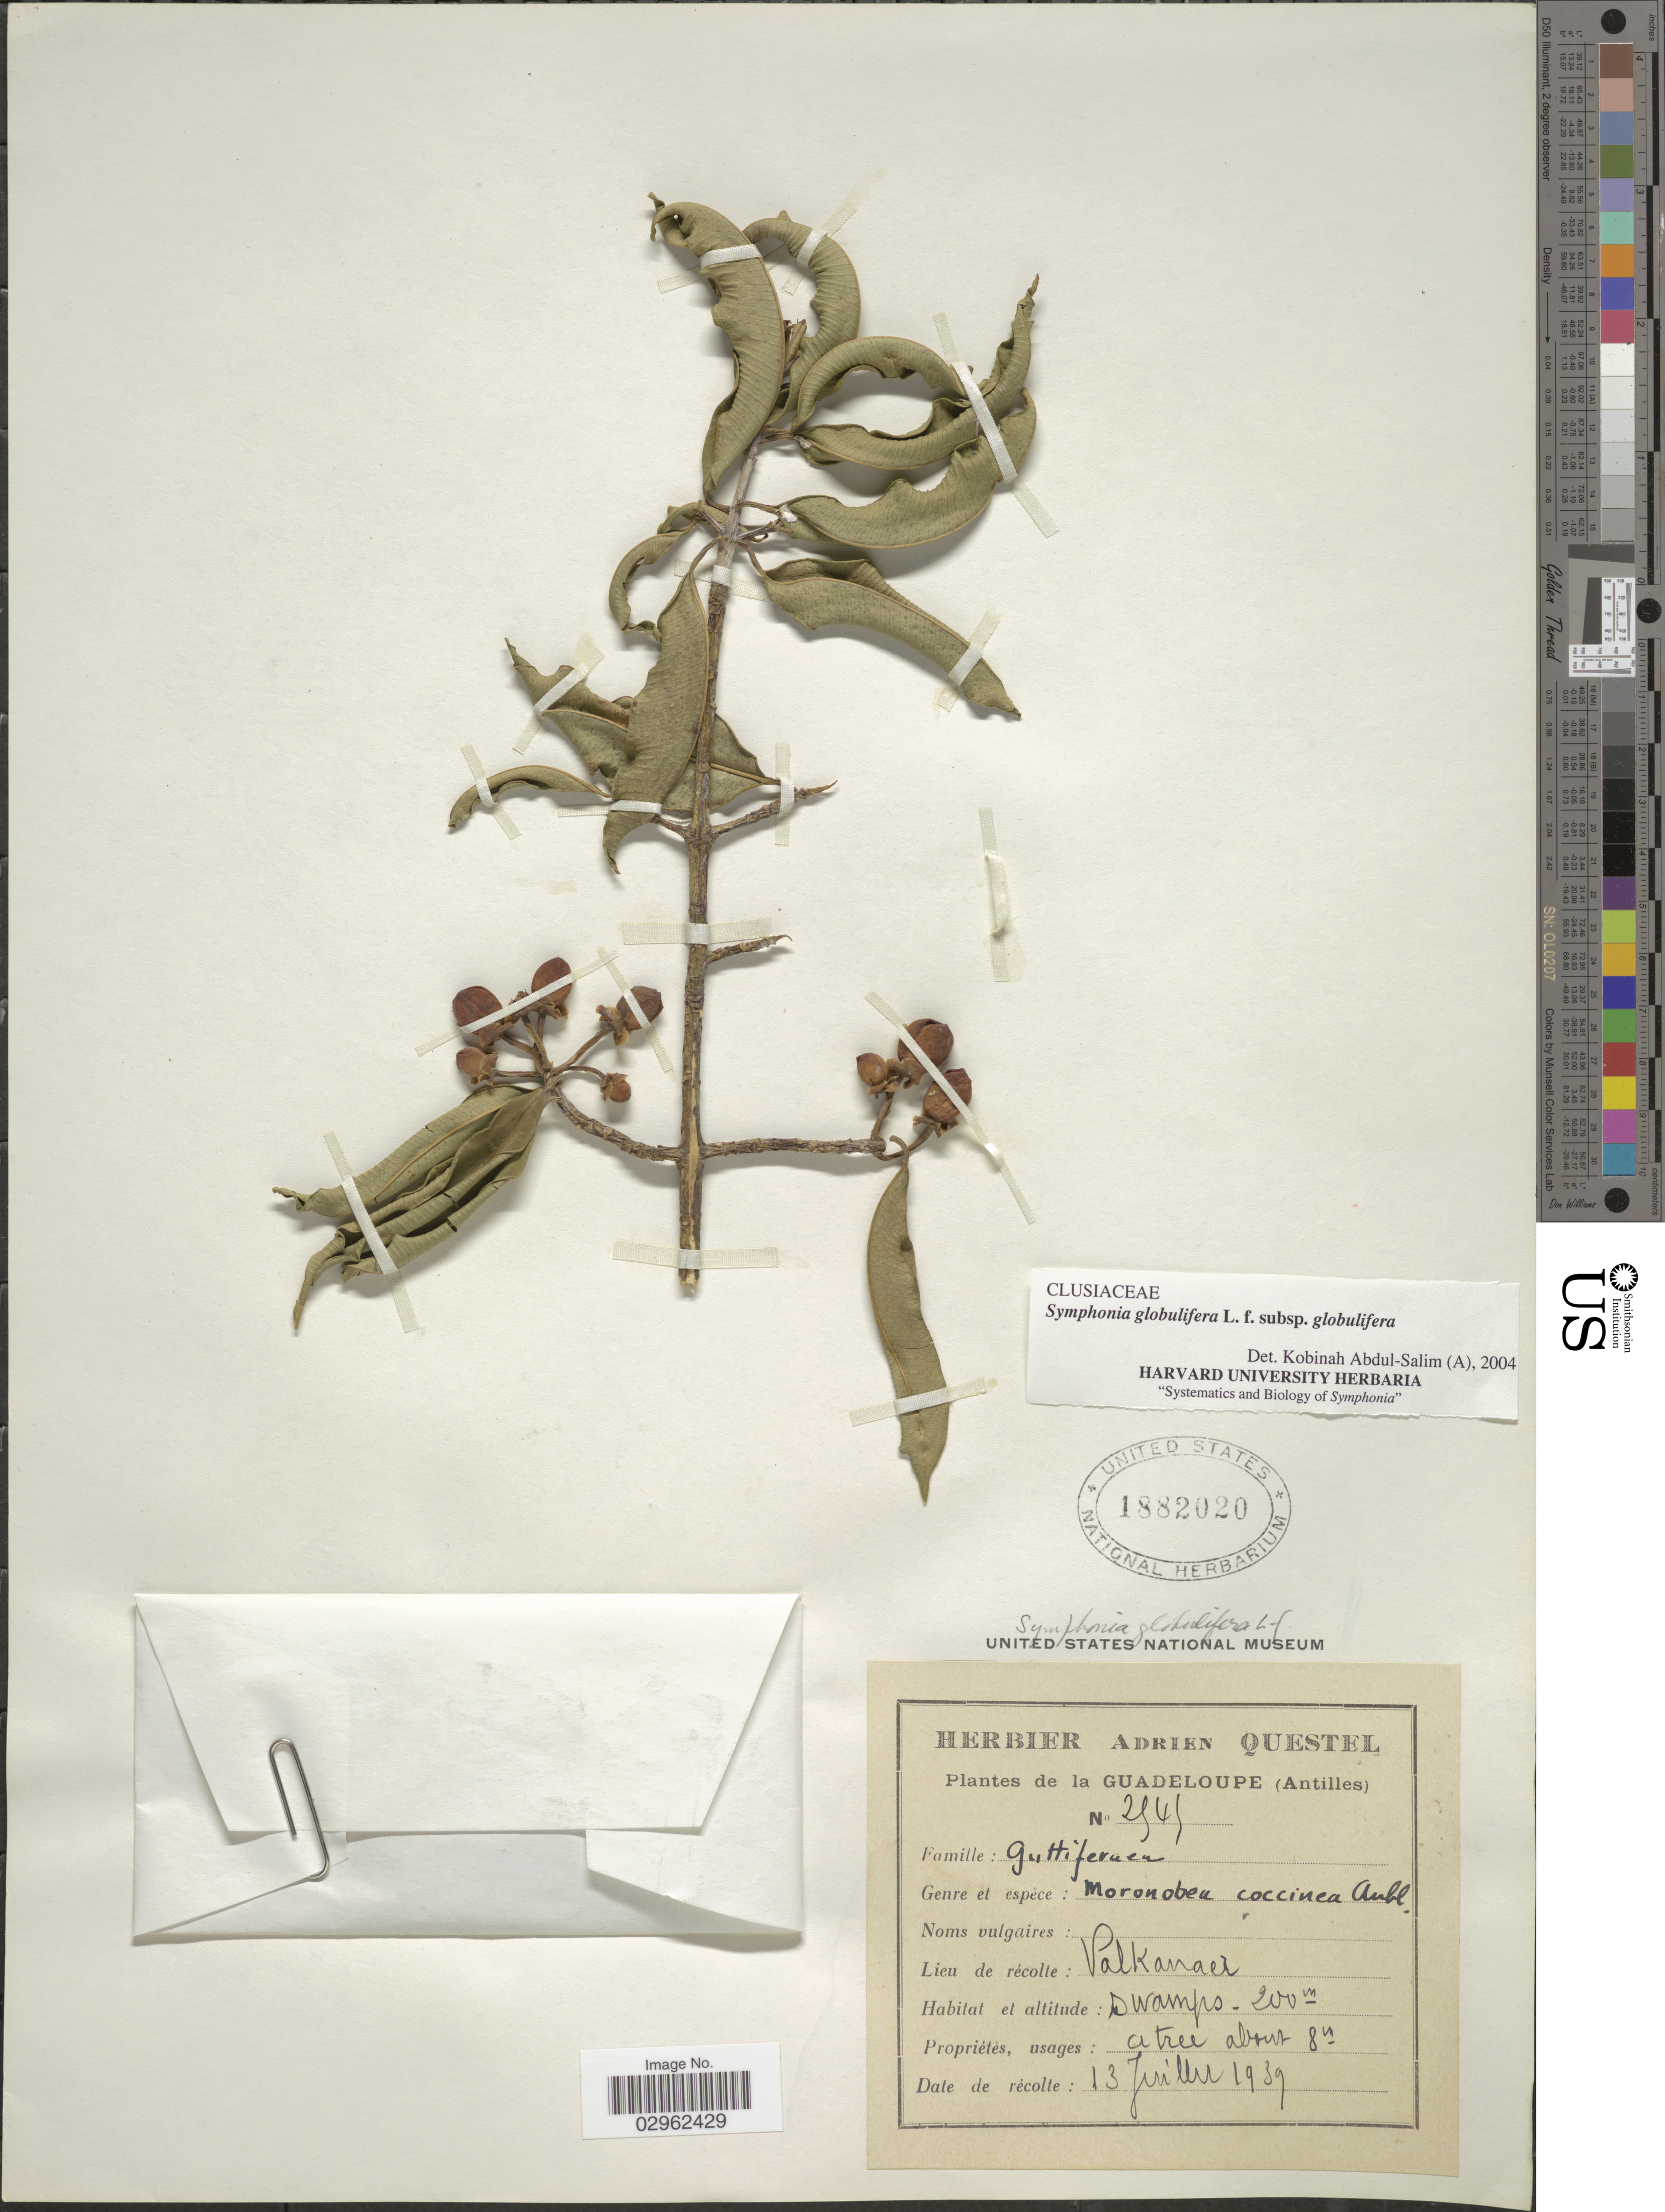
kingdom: Plantae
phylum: Tracheophyta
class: Magnoliopsida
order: Malpighiales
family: Clusiaceae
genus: Symphonia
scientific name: Symphonia globulifera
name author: L. f.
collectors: A. Questel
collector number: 2545*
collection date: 1939-07-13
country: Guadeloupe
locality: La Guadeloupe (Antilles). Valkanaer.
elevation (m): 200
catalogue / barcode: US 1882020